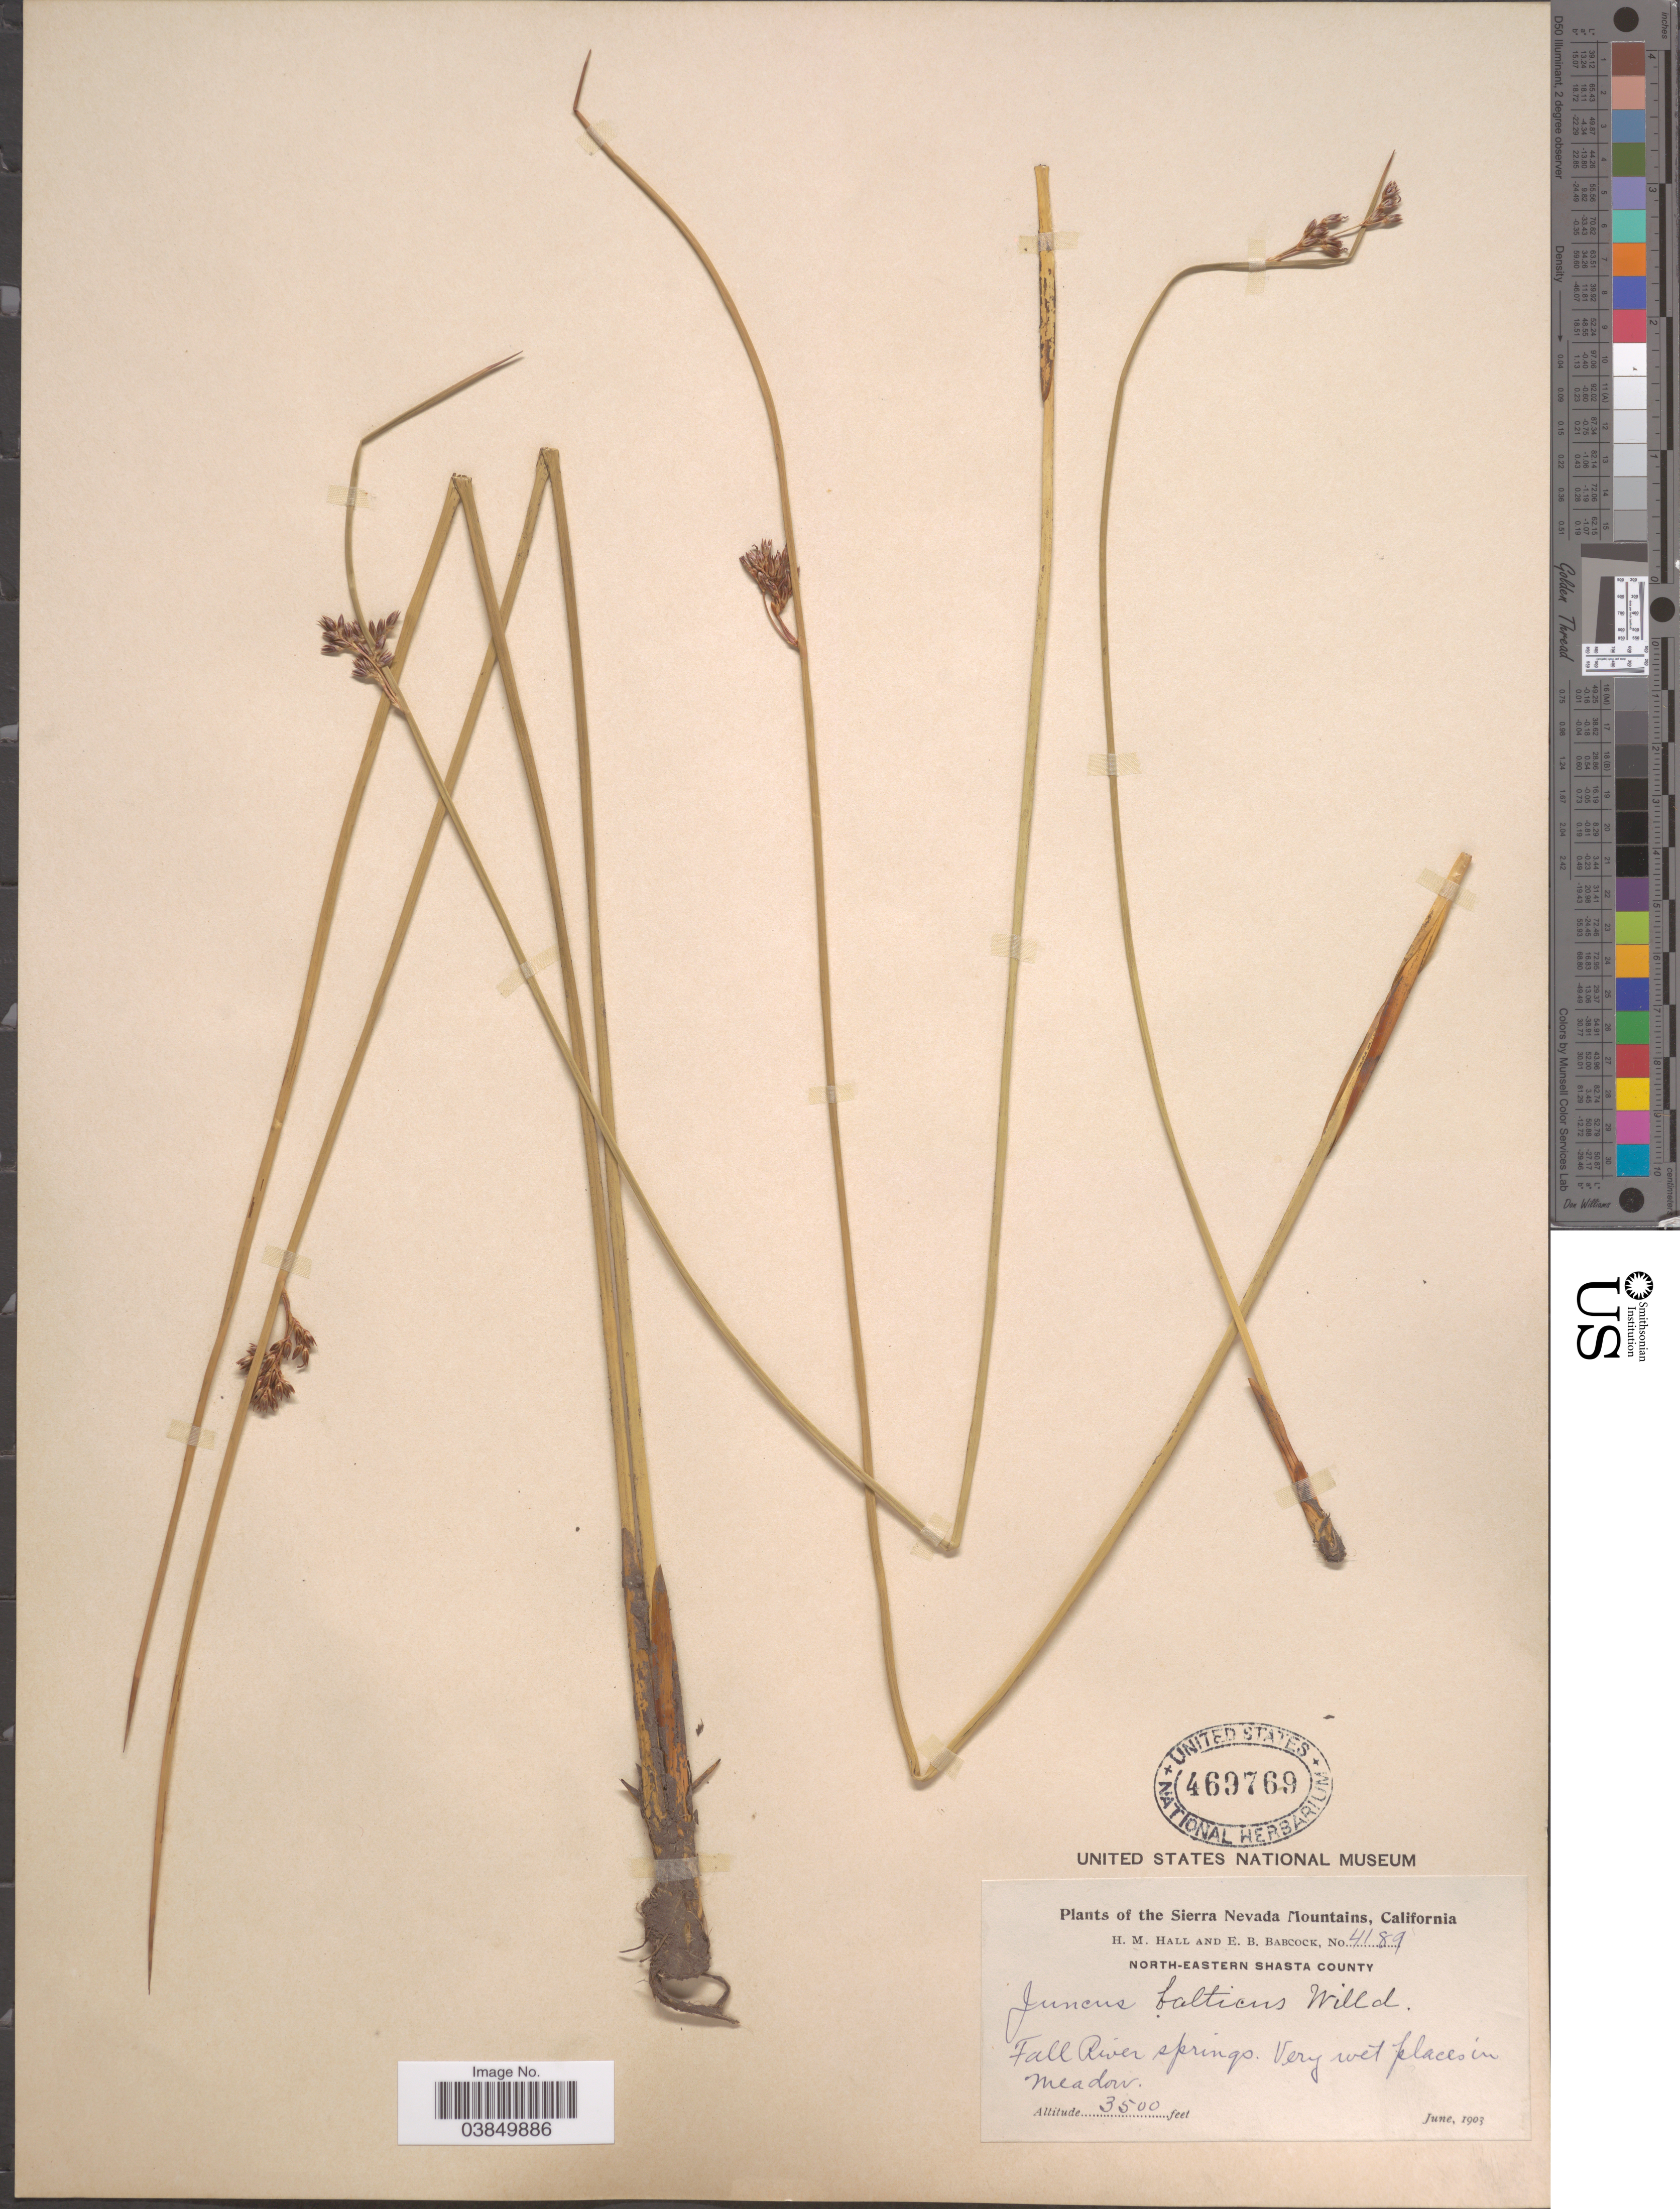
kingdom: Plantae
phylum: Tracheophyta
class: Liliopsida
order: Poales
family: Juncaceae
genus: Juncus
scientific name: Juncus balticus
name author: Willd.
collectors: H. M. Hall & E. B. Babcock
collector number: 4189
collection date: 1903-06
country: United States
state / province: California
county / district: Shasta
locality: The Sierra Nevada Mountains. North-eastern Shasta County. Fall River springs.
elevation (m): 1067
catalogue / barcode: US 469769